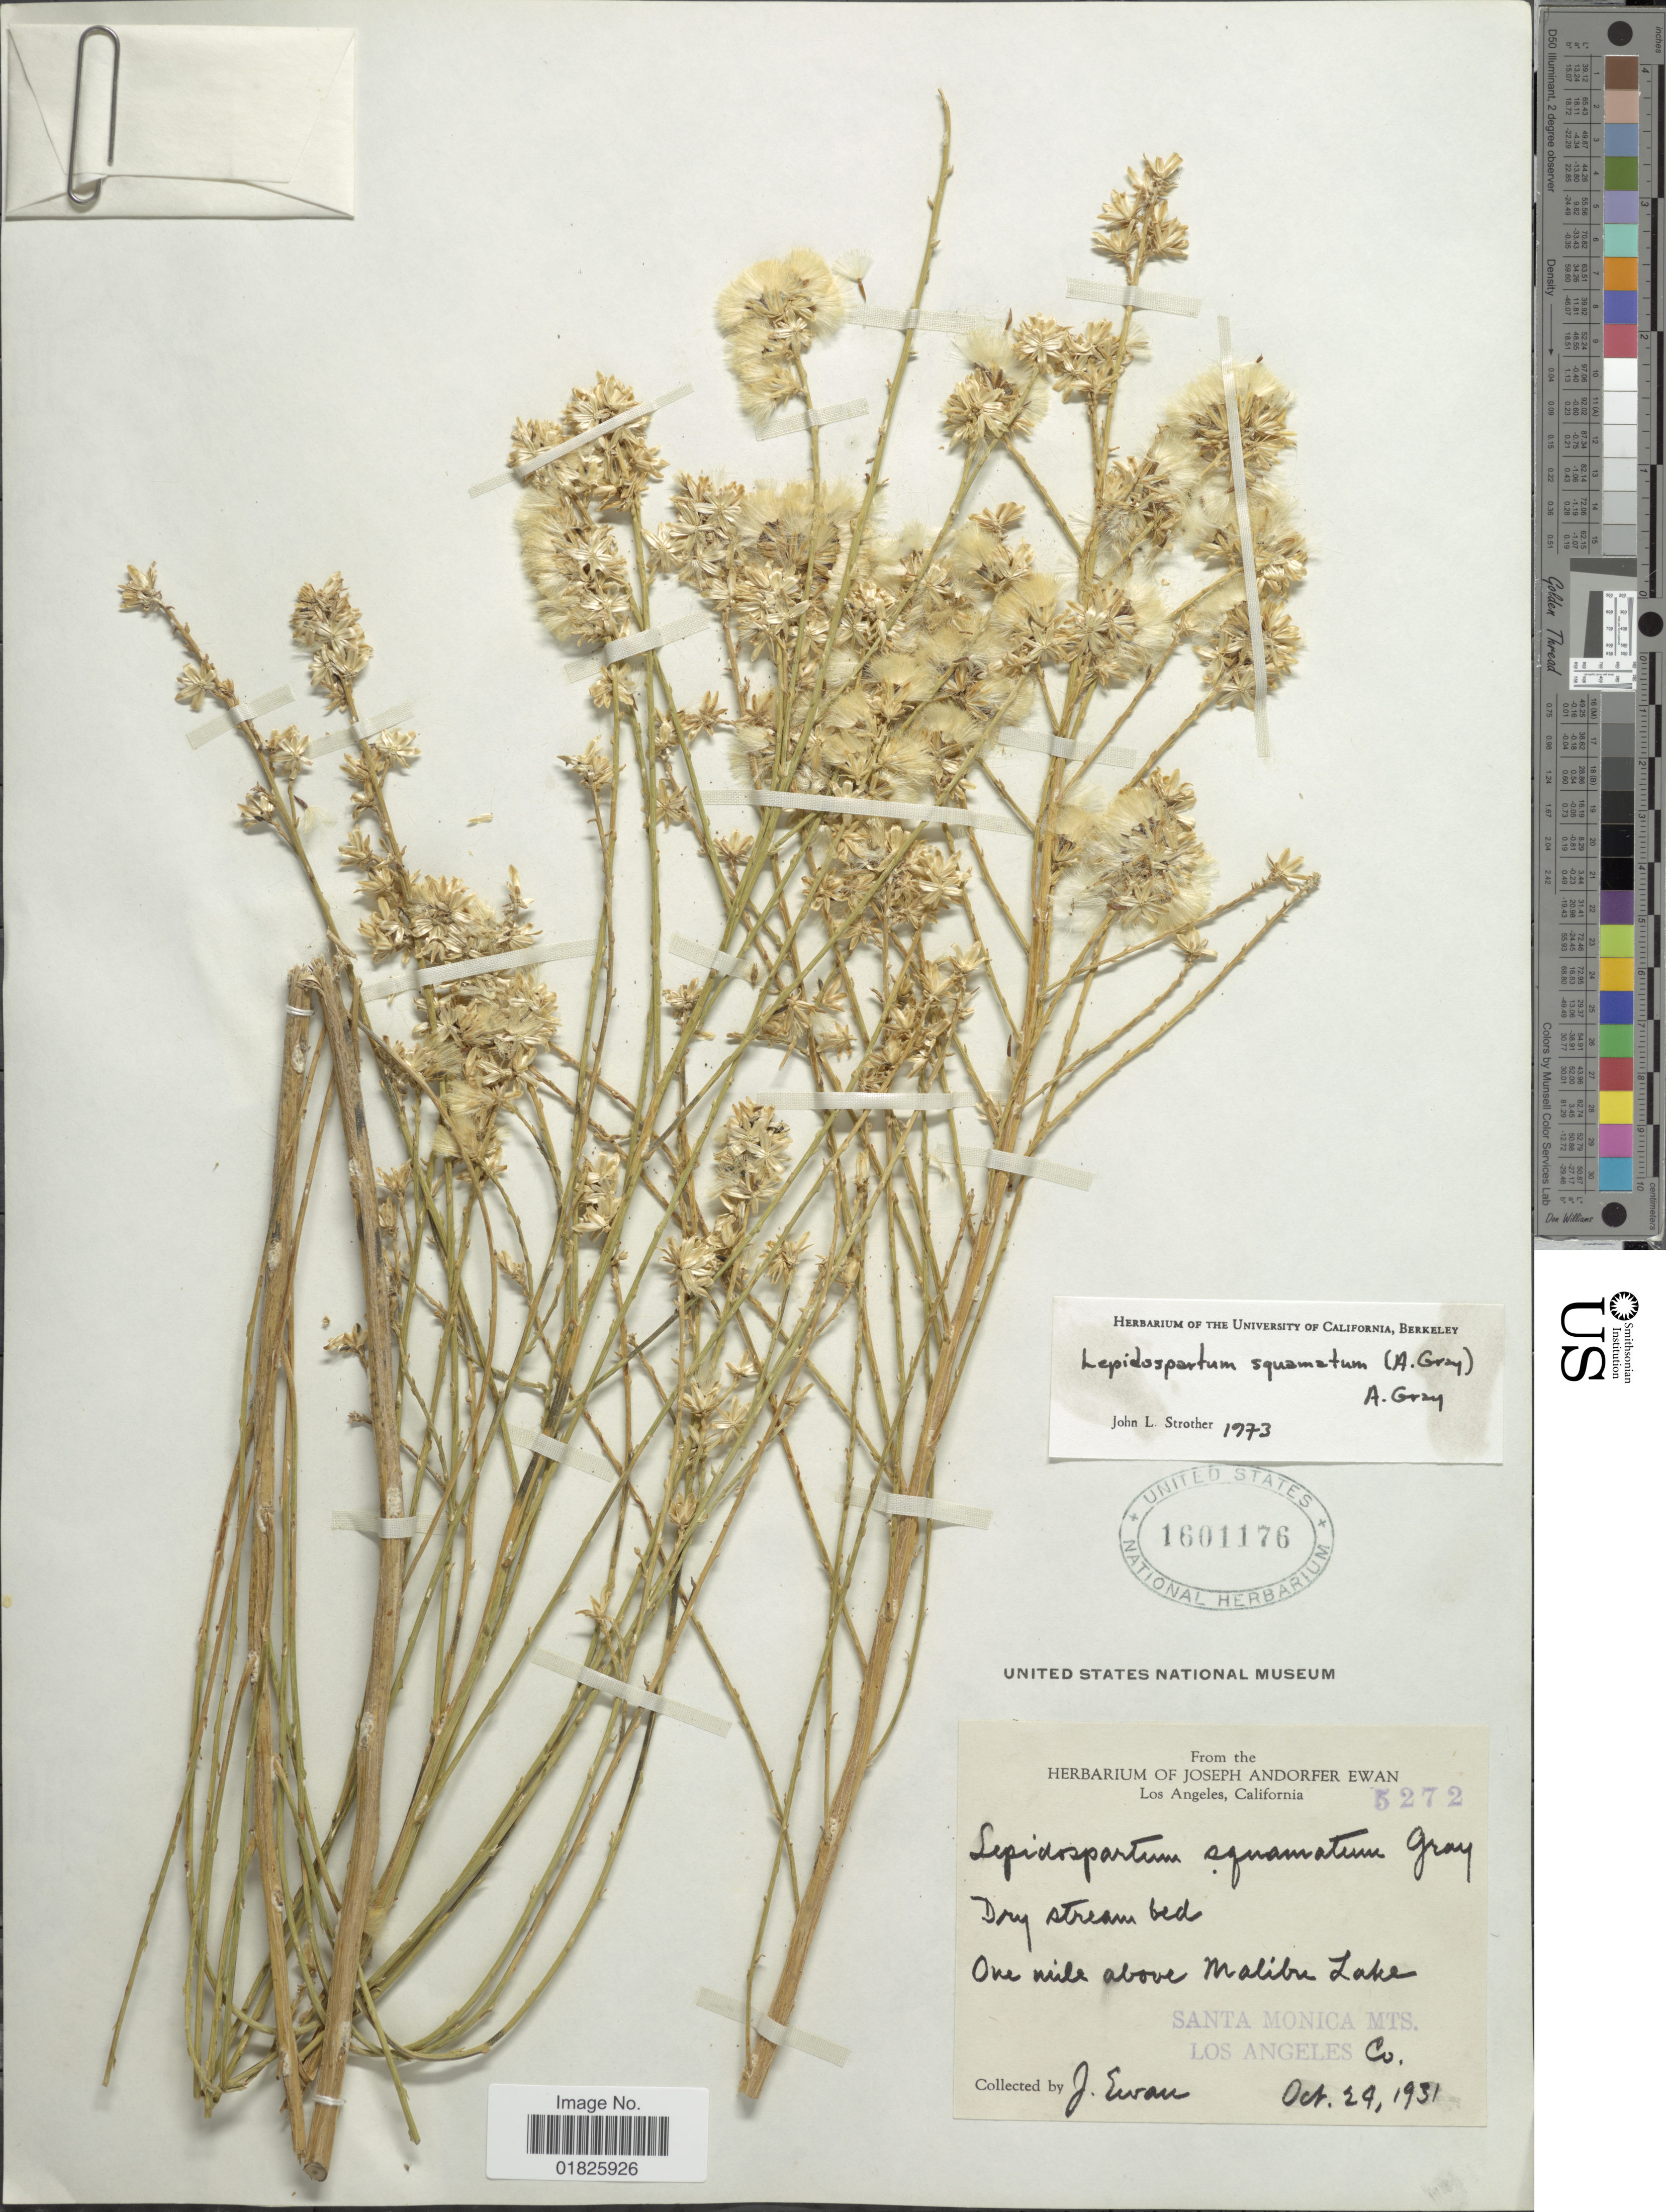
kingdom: Plantae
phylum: Tracheophyta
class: Magnoliopsida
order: Asterales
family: Asteraceae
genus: Lepidospartum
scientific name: Lepidospartum squamatum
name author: A. Gray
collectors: J. A. Ewan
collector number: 5272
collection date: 1931-10-24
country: United States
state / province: California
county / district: Los Angeles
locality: One mile above Malibu Lake, Santa Monica Mts., Los Angeles Co.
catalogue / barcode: US 1601176